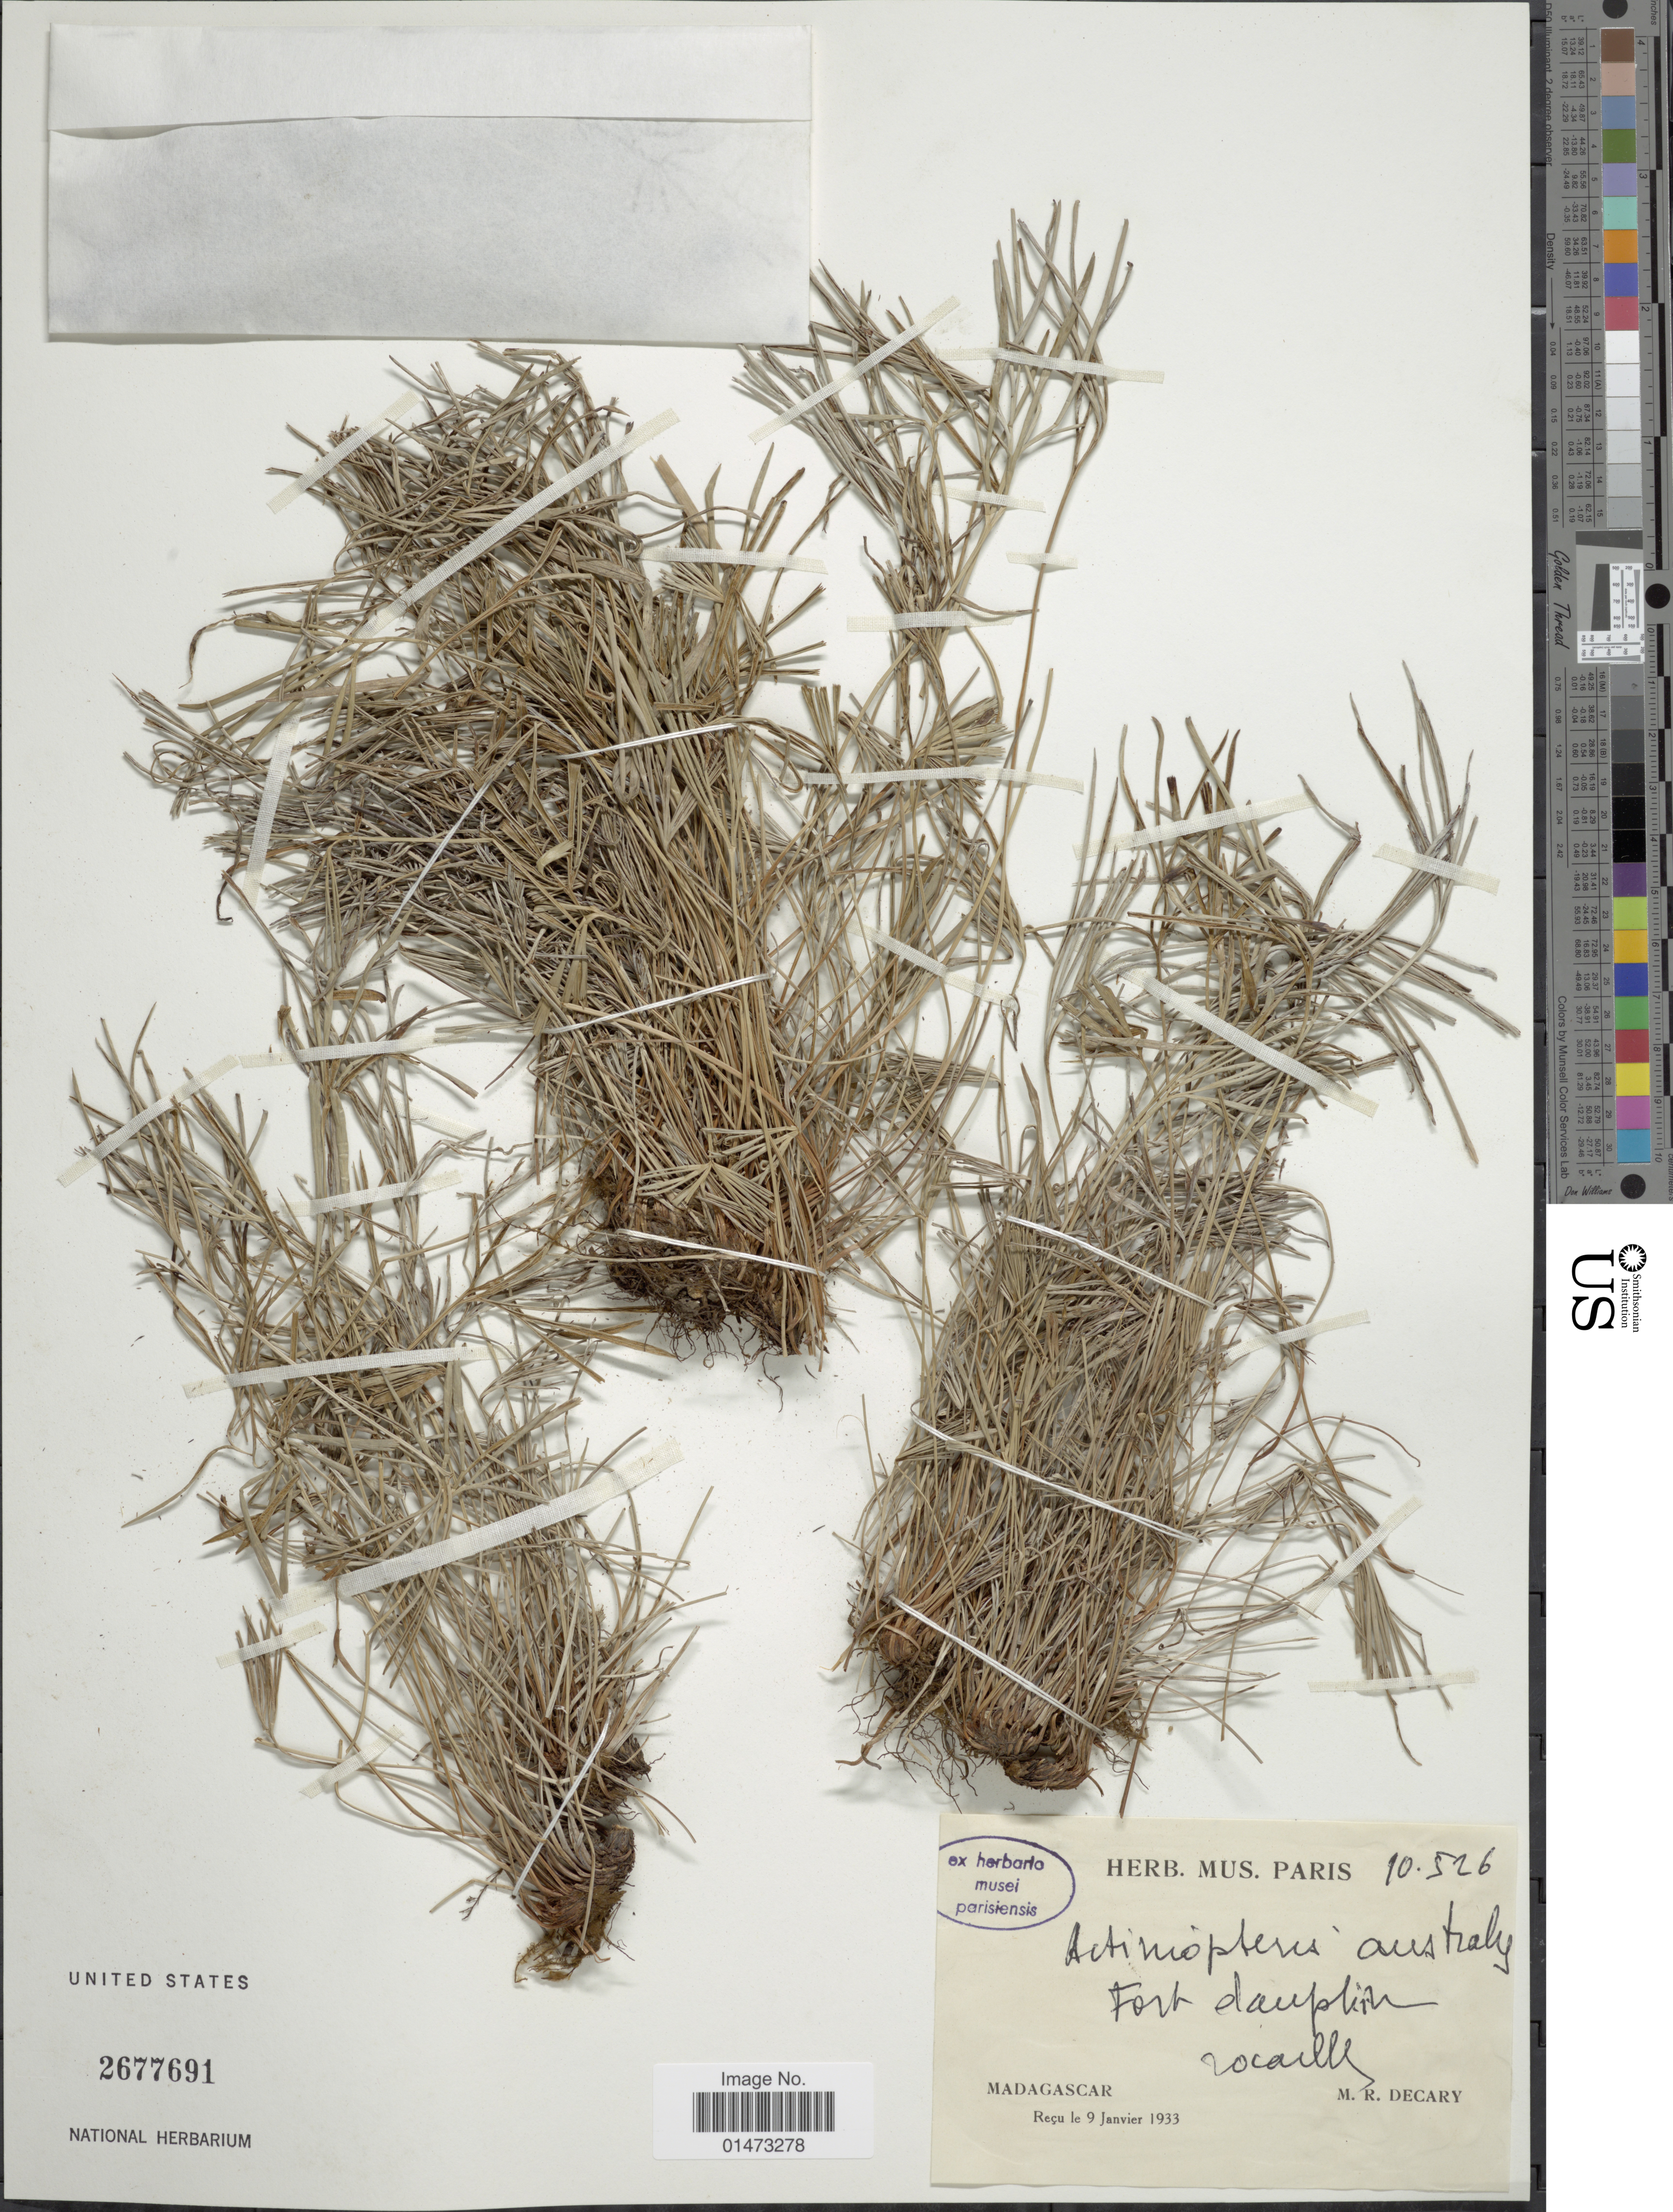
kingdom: Plantae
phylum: Tracheophyta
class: Polypodiopsida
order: Polypodiales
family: Pteridaceae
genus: Actiniopteris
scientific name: Actiniopteris semiflabellata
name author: Pic. Serm.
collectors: R. Decary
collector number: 10526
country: Madagascar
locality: Fort Dauphin.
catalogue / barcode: US 2677691